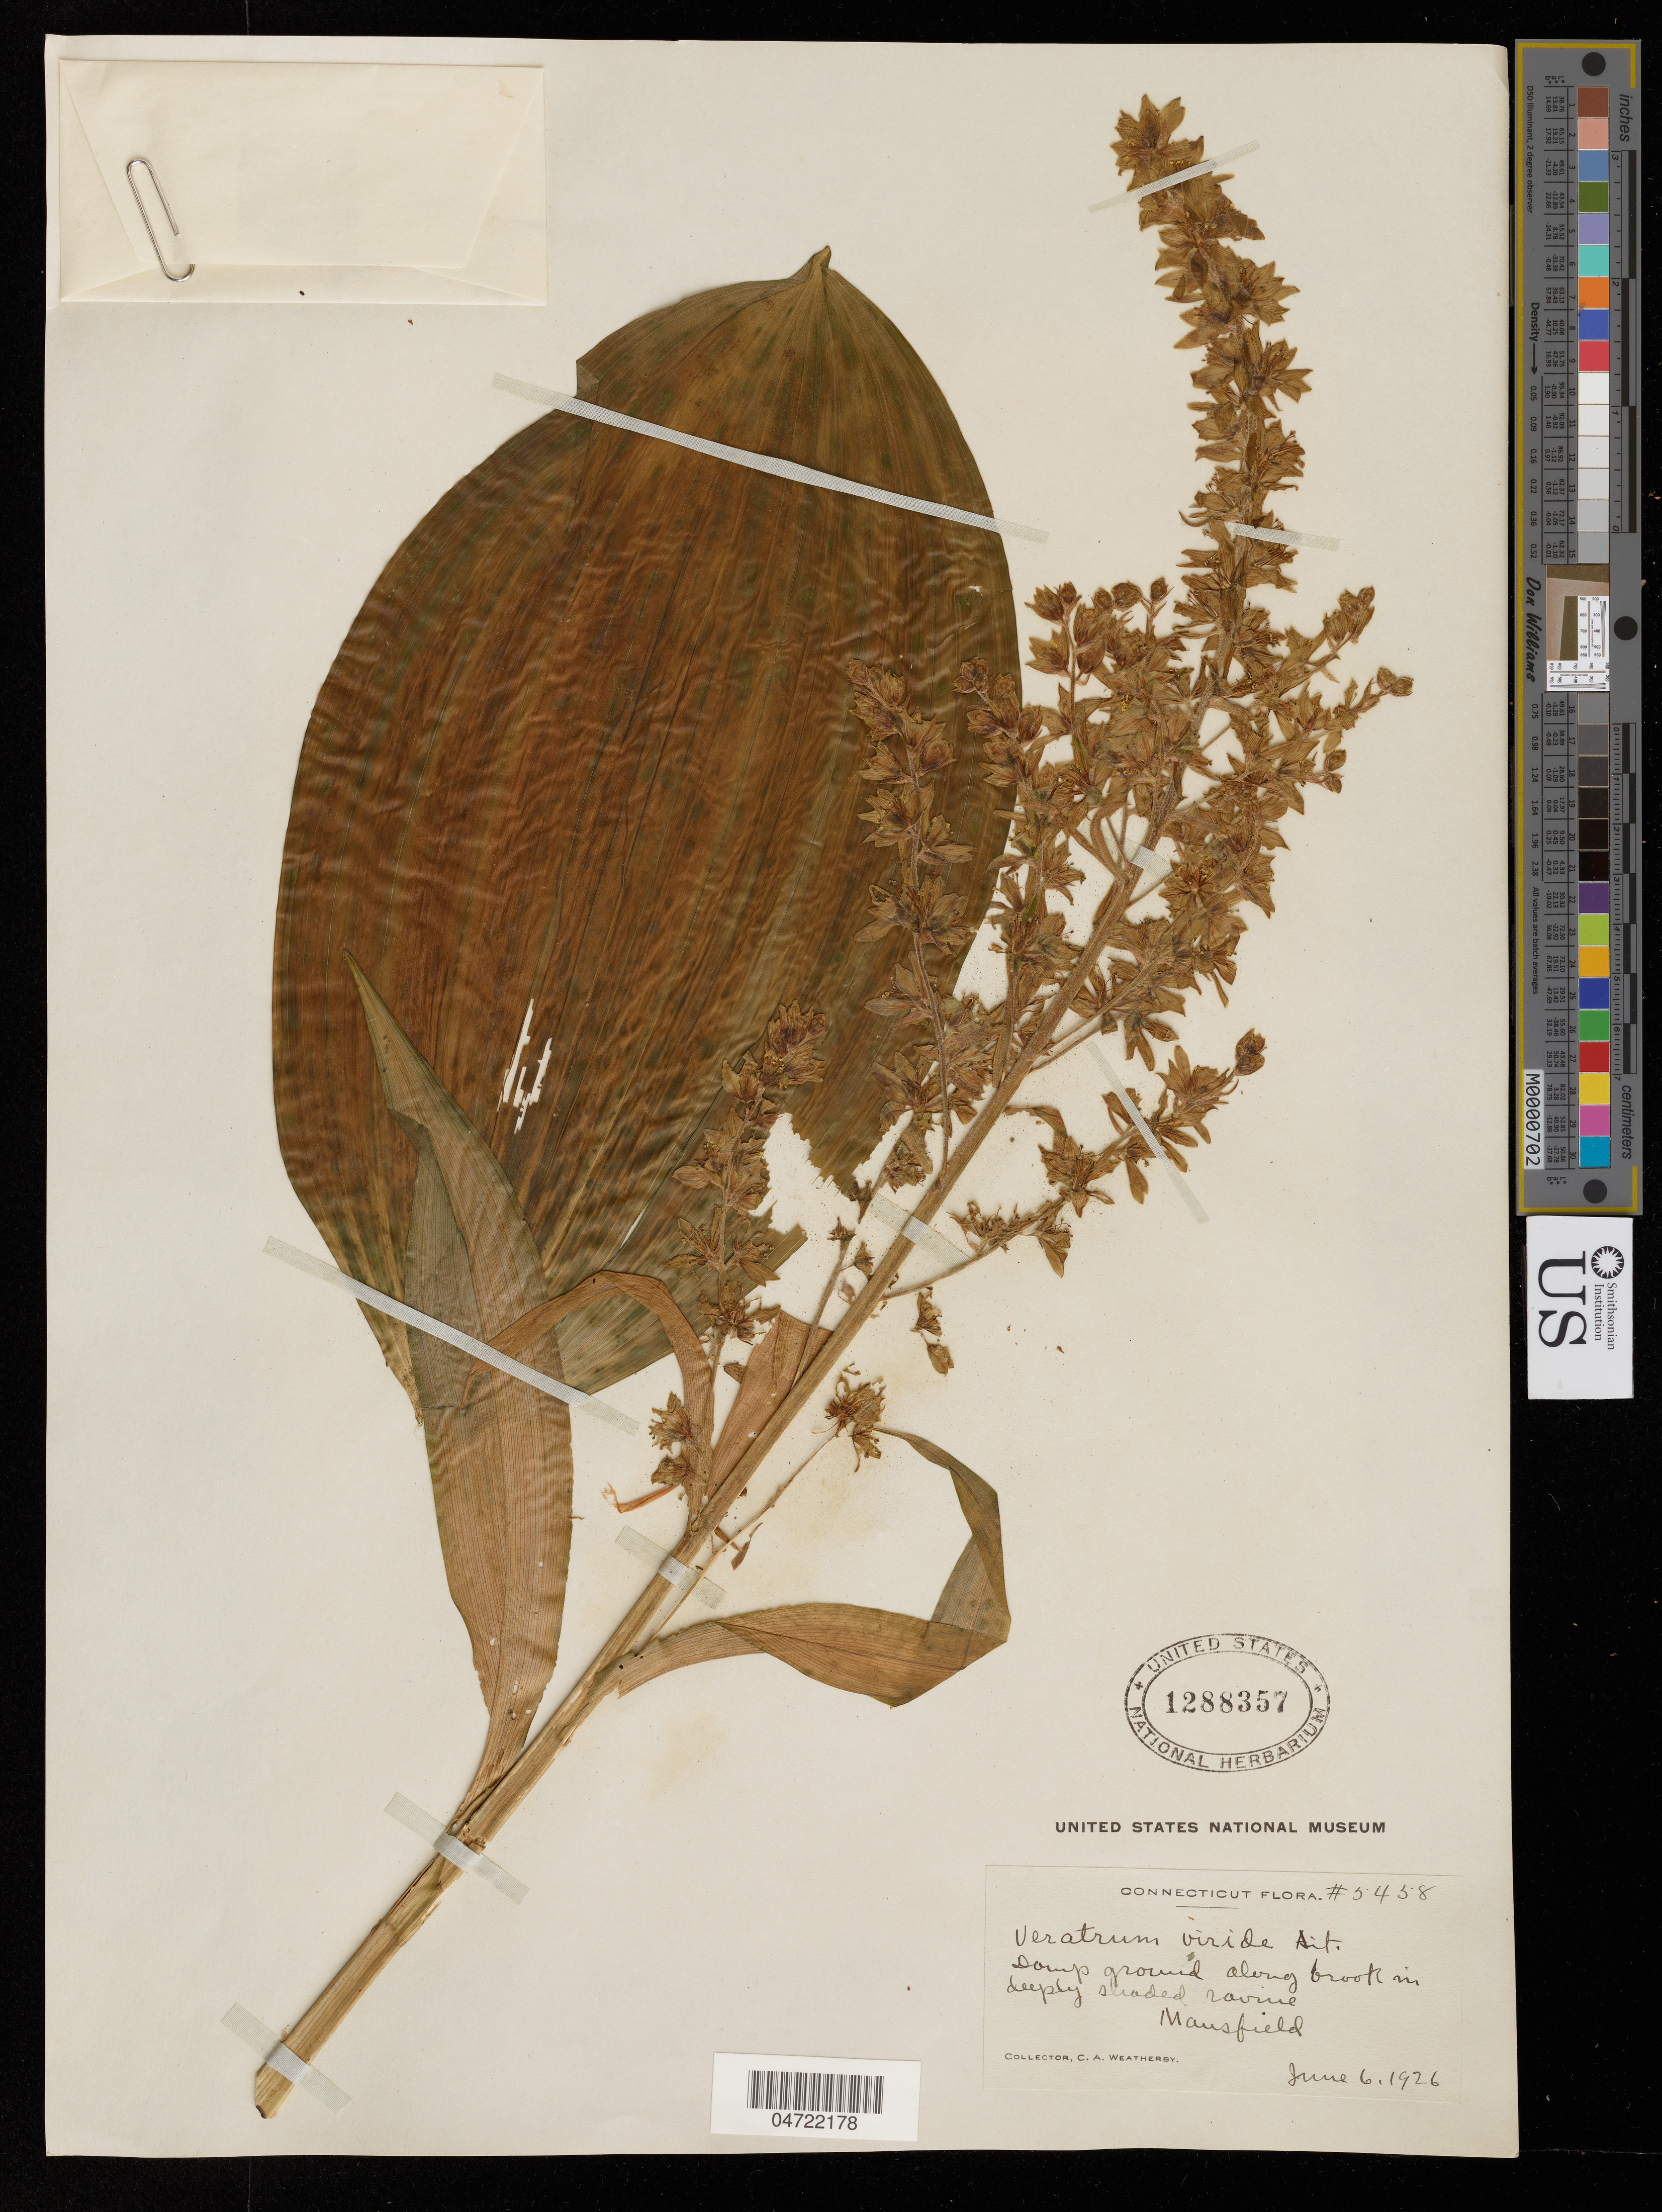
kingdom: Plantae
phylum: Tracheophyta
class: Liliopsida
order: Liliales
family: Melanthiaceae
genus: Veratrum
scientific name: Veratrum viride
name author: Aiton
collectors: C. A. Weatherby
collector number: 5458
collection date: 1926-06-06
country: United States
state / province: Connecticut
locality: Mansfield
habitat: Damp ground along brook in deeply shaded ravine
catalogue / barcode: US 1288357